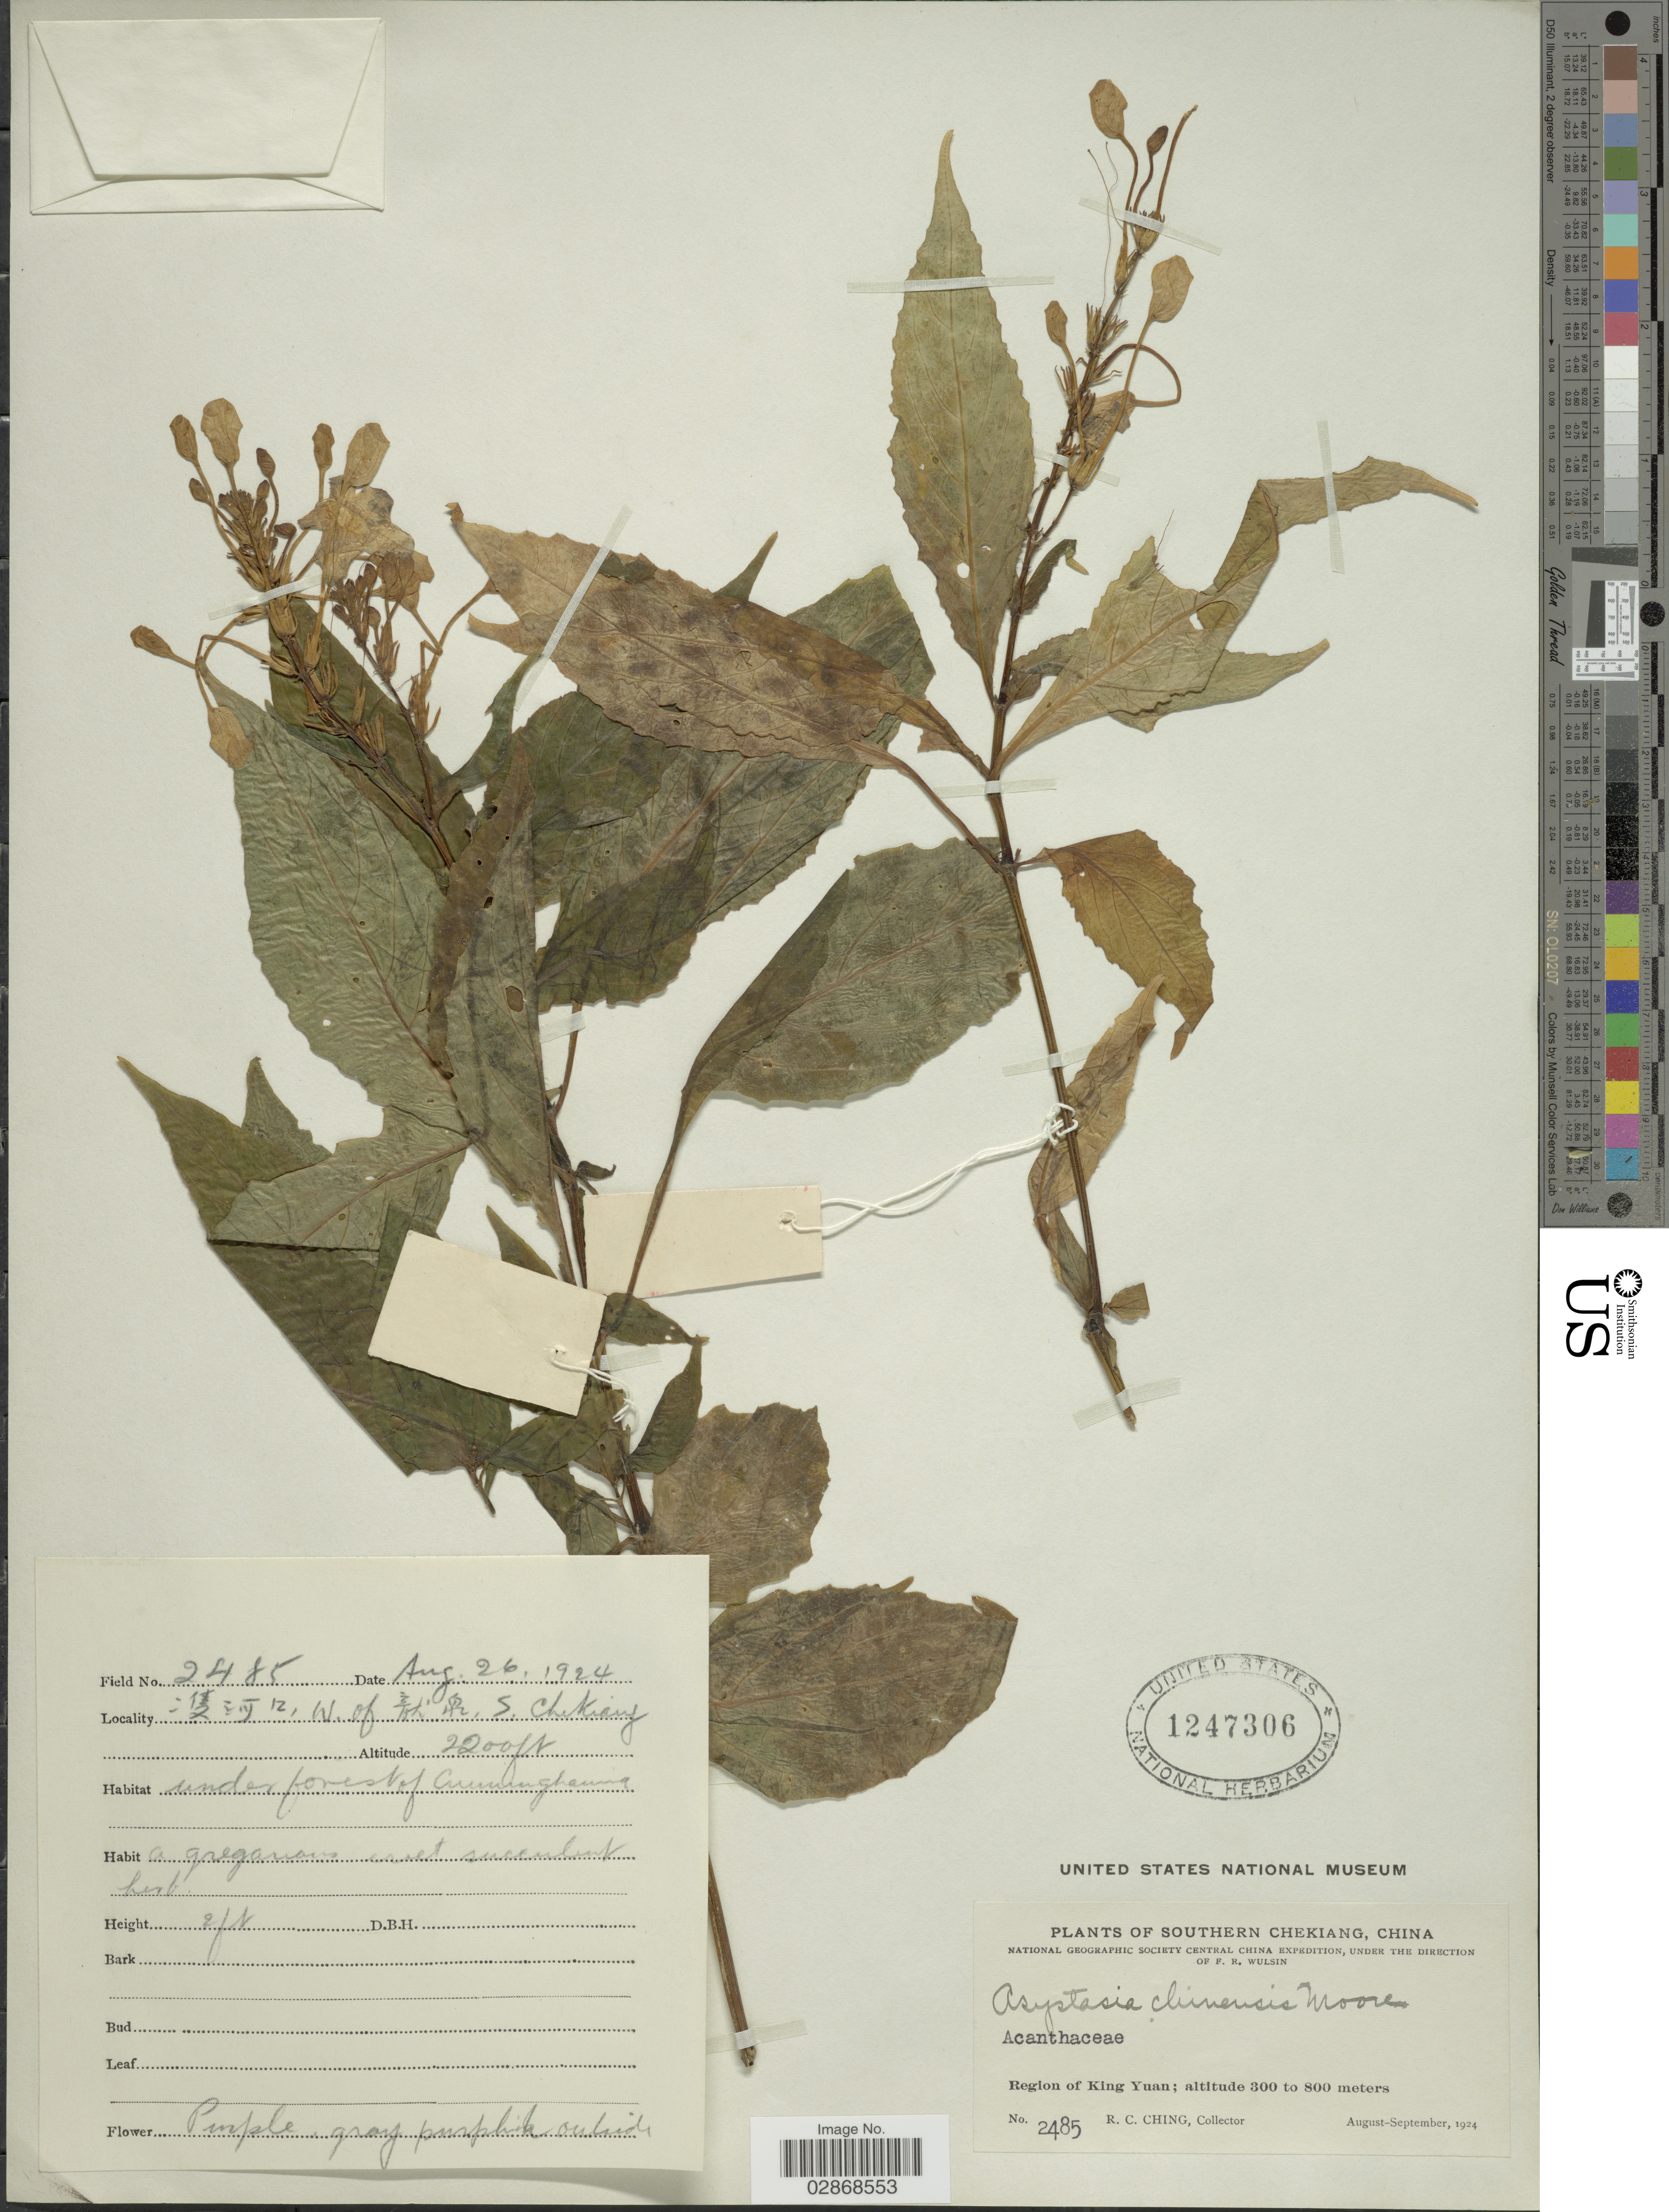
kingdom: Plantae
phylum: Tracheophyta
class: Magnoliopsida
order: Lamiales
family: Acanthaceae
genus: Asystasia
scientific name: Asystasia chinensis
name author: S. Moore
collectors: R. C. Ching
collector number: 2485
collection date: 1924-08/1924-09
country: China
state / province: Zhejiang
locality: Southern Chekiang. Region of King Yuan. X, W. of X.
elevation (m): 671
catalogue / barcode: US 1247306